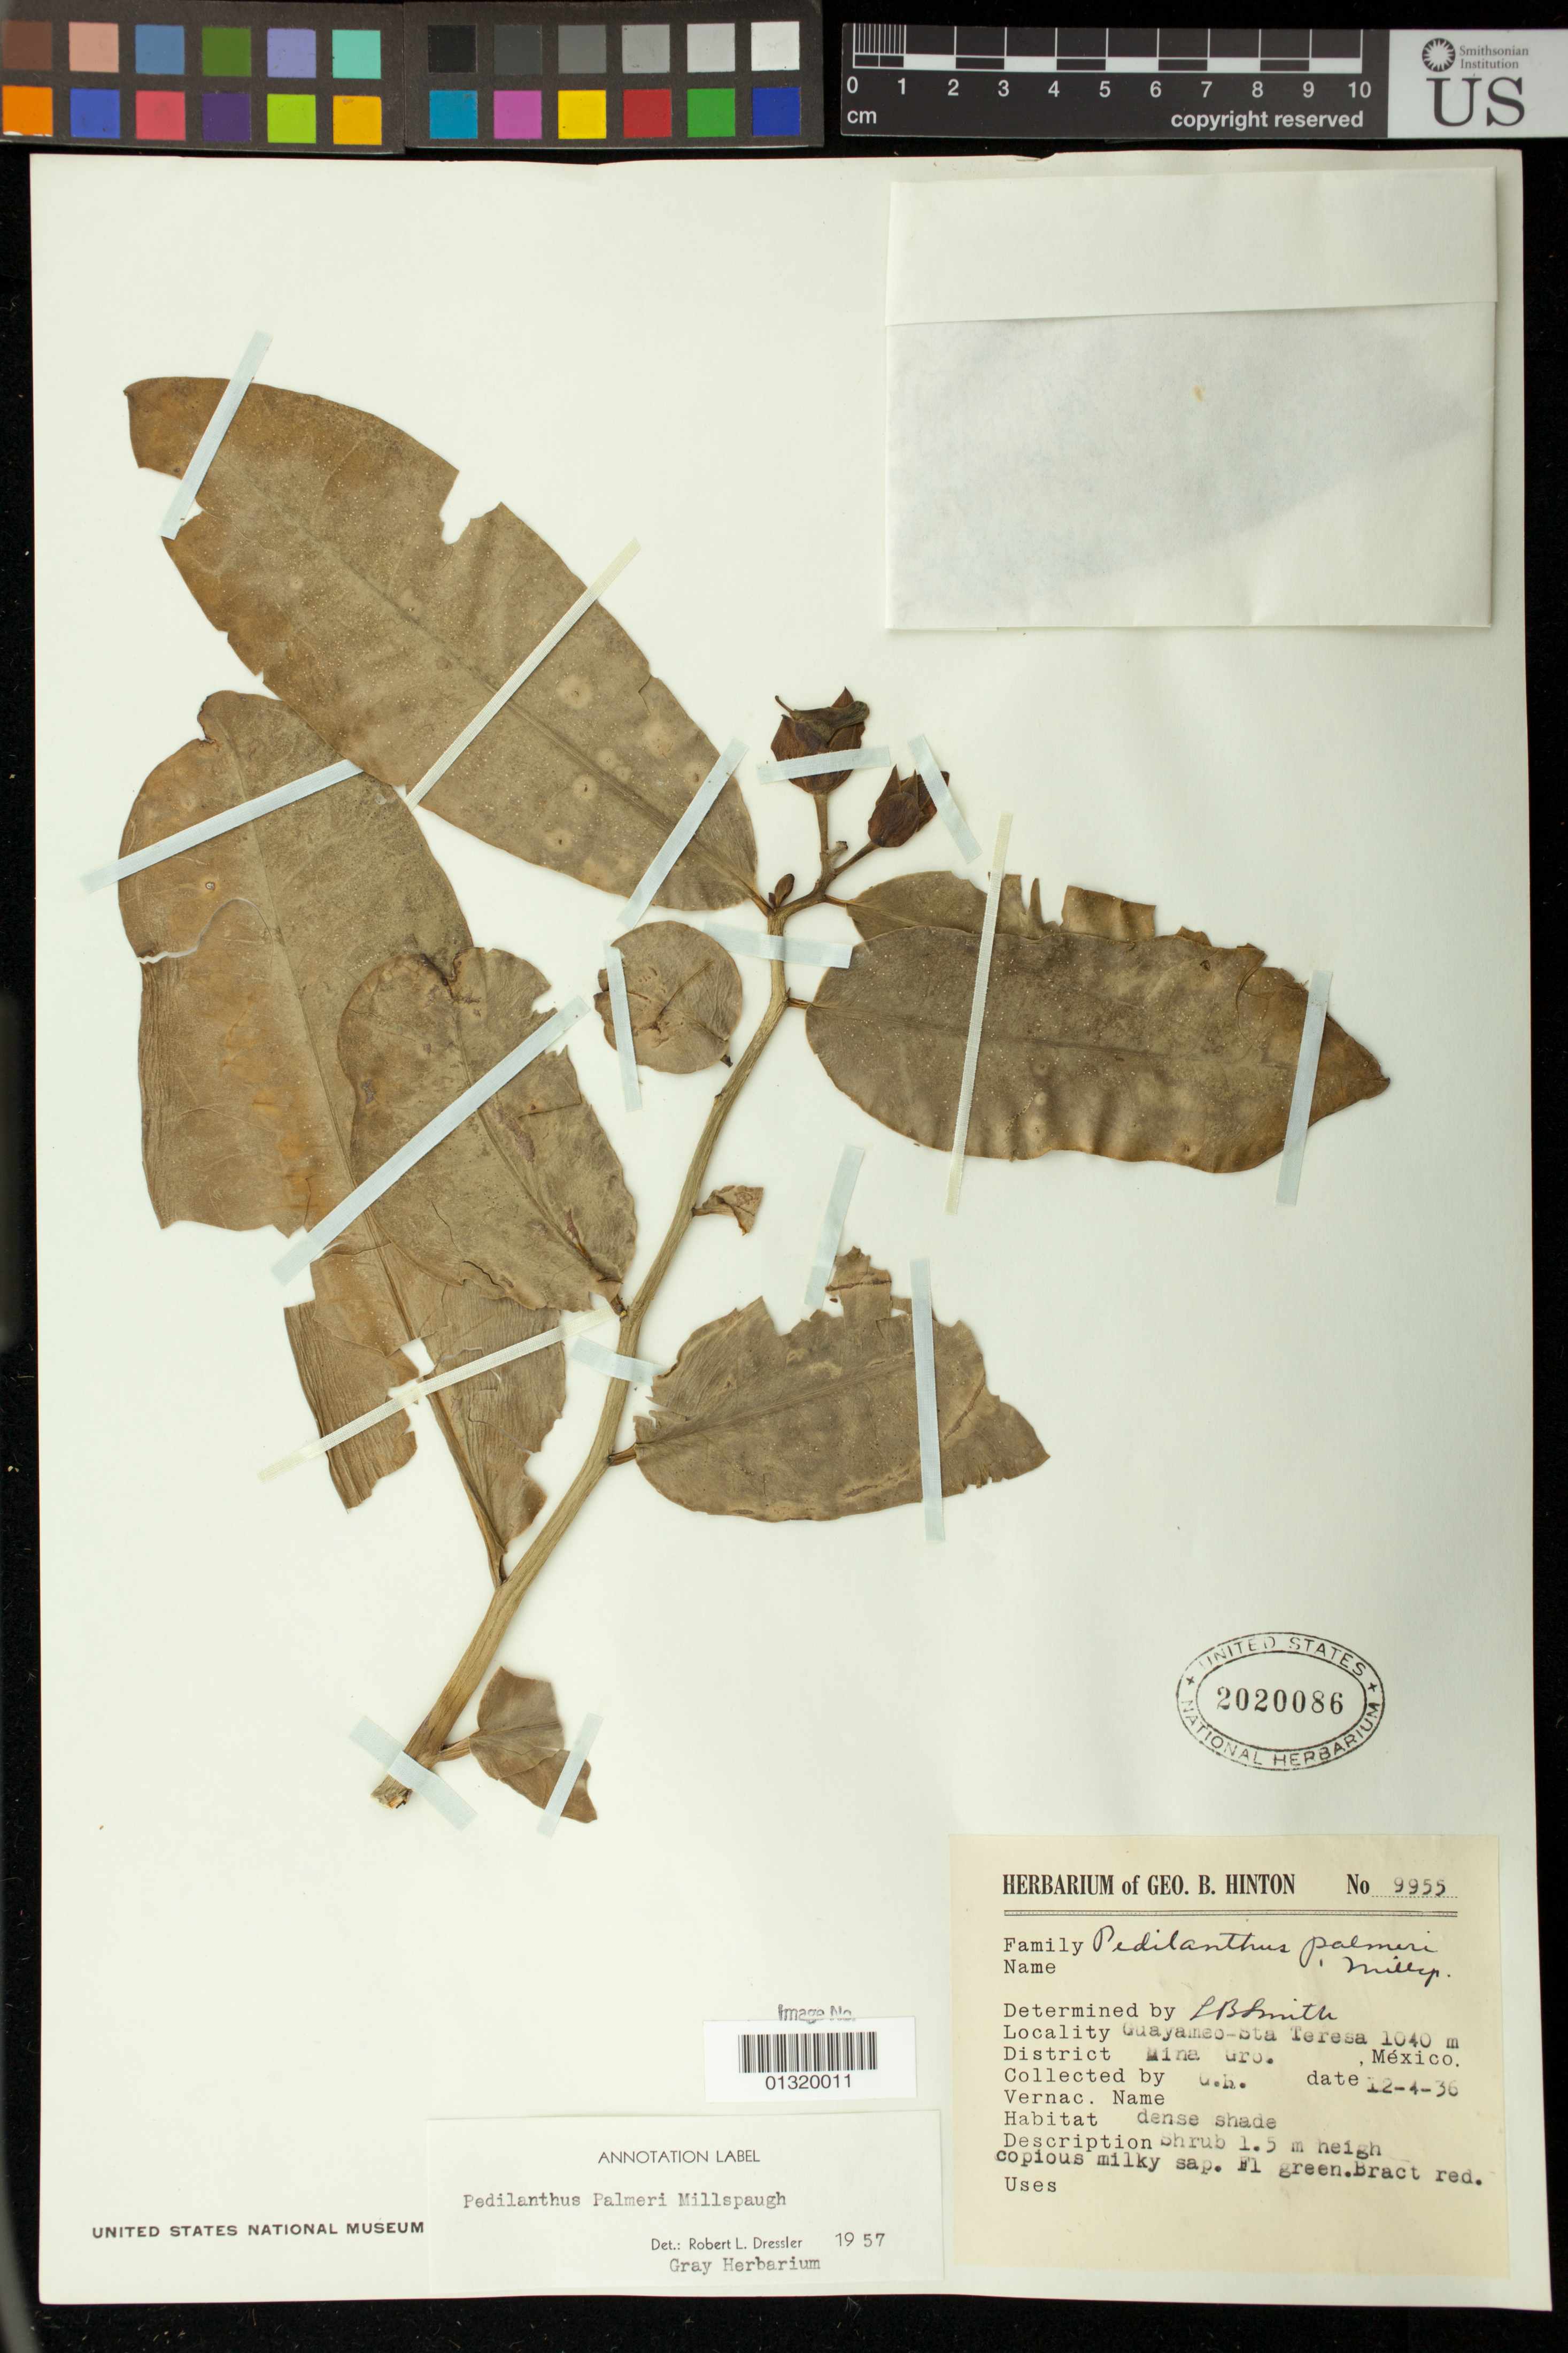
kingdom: Plantae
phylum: Tracheophyta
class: Magnoliopsida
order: Malpighiales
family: Euphorbiaceae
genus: Pedilanthus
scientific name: Pedilanthus palmeri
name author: Millsp.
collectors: G. B. Hinton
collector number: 9955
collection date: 1936-04-12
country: Mexico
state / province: Guerrero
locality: Guayameo-Sta Teresa; Mina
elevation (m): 1040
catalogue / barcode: US 2020086